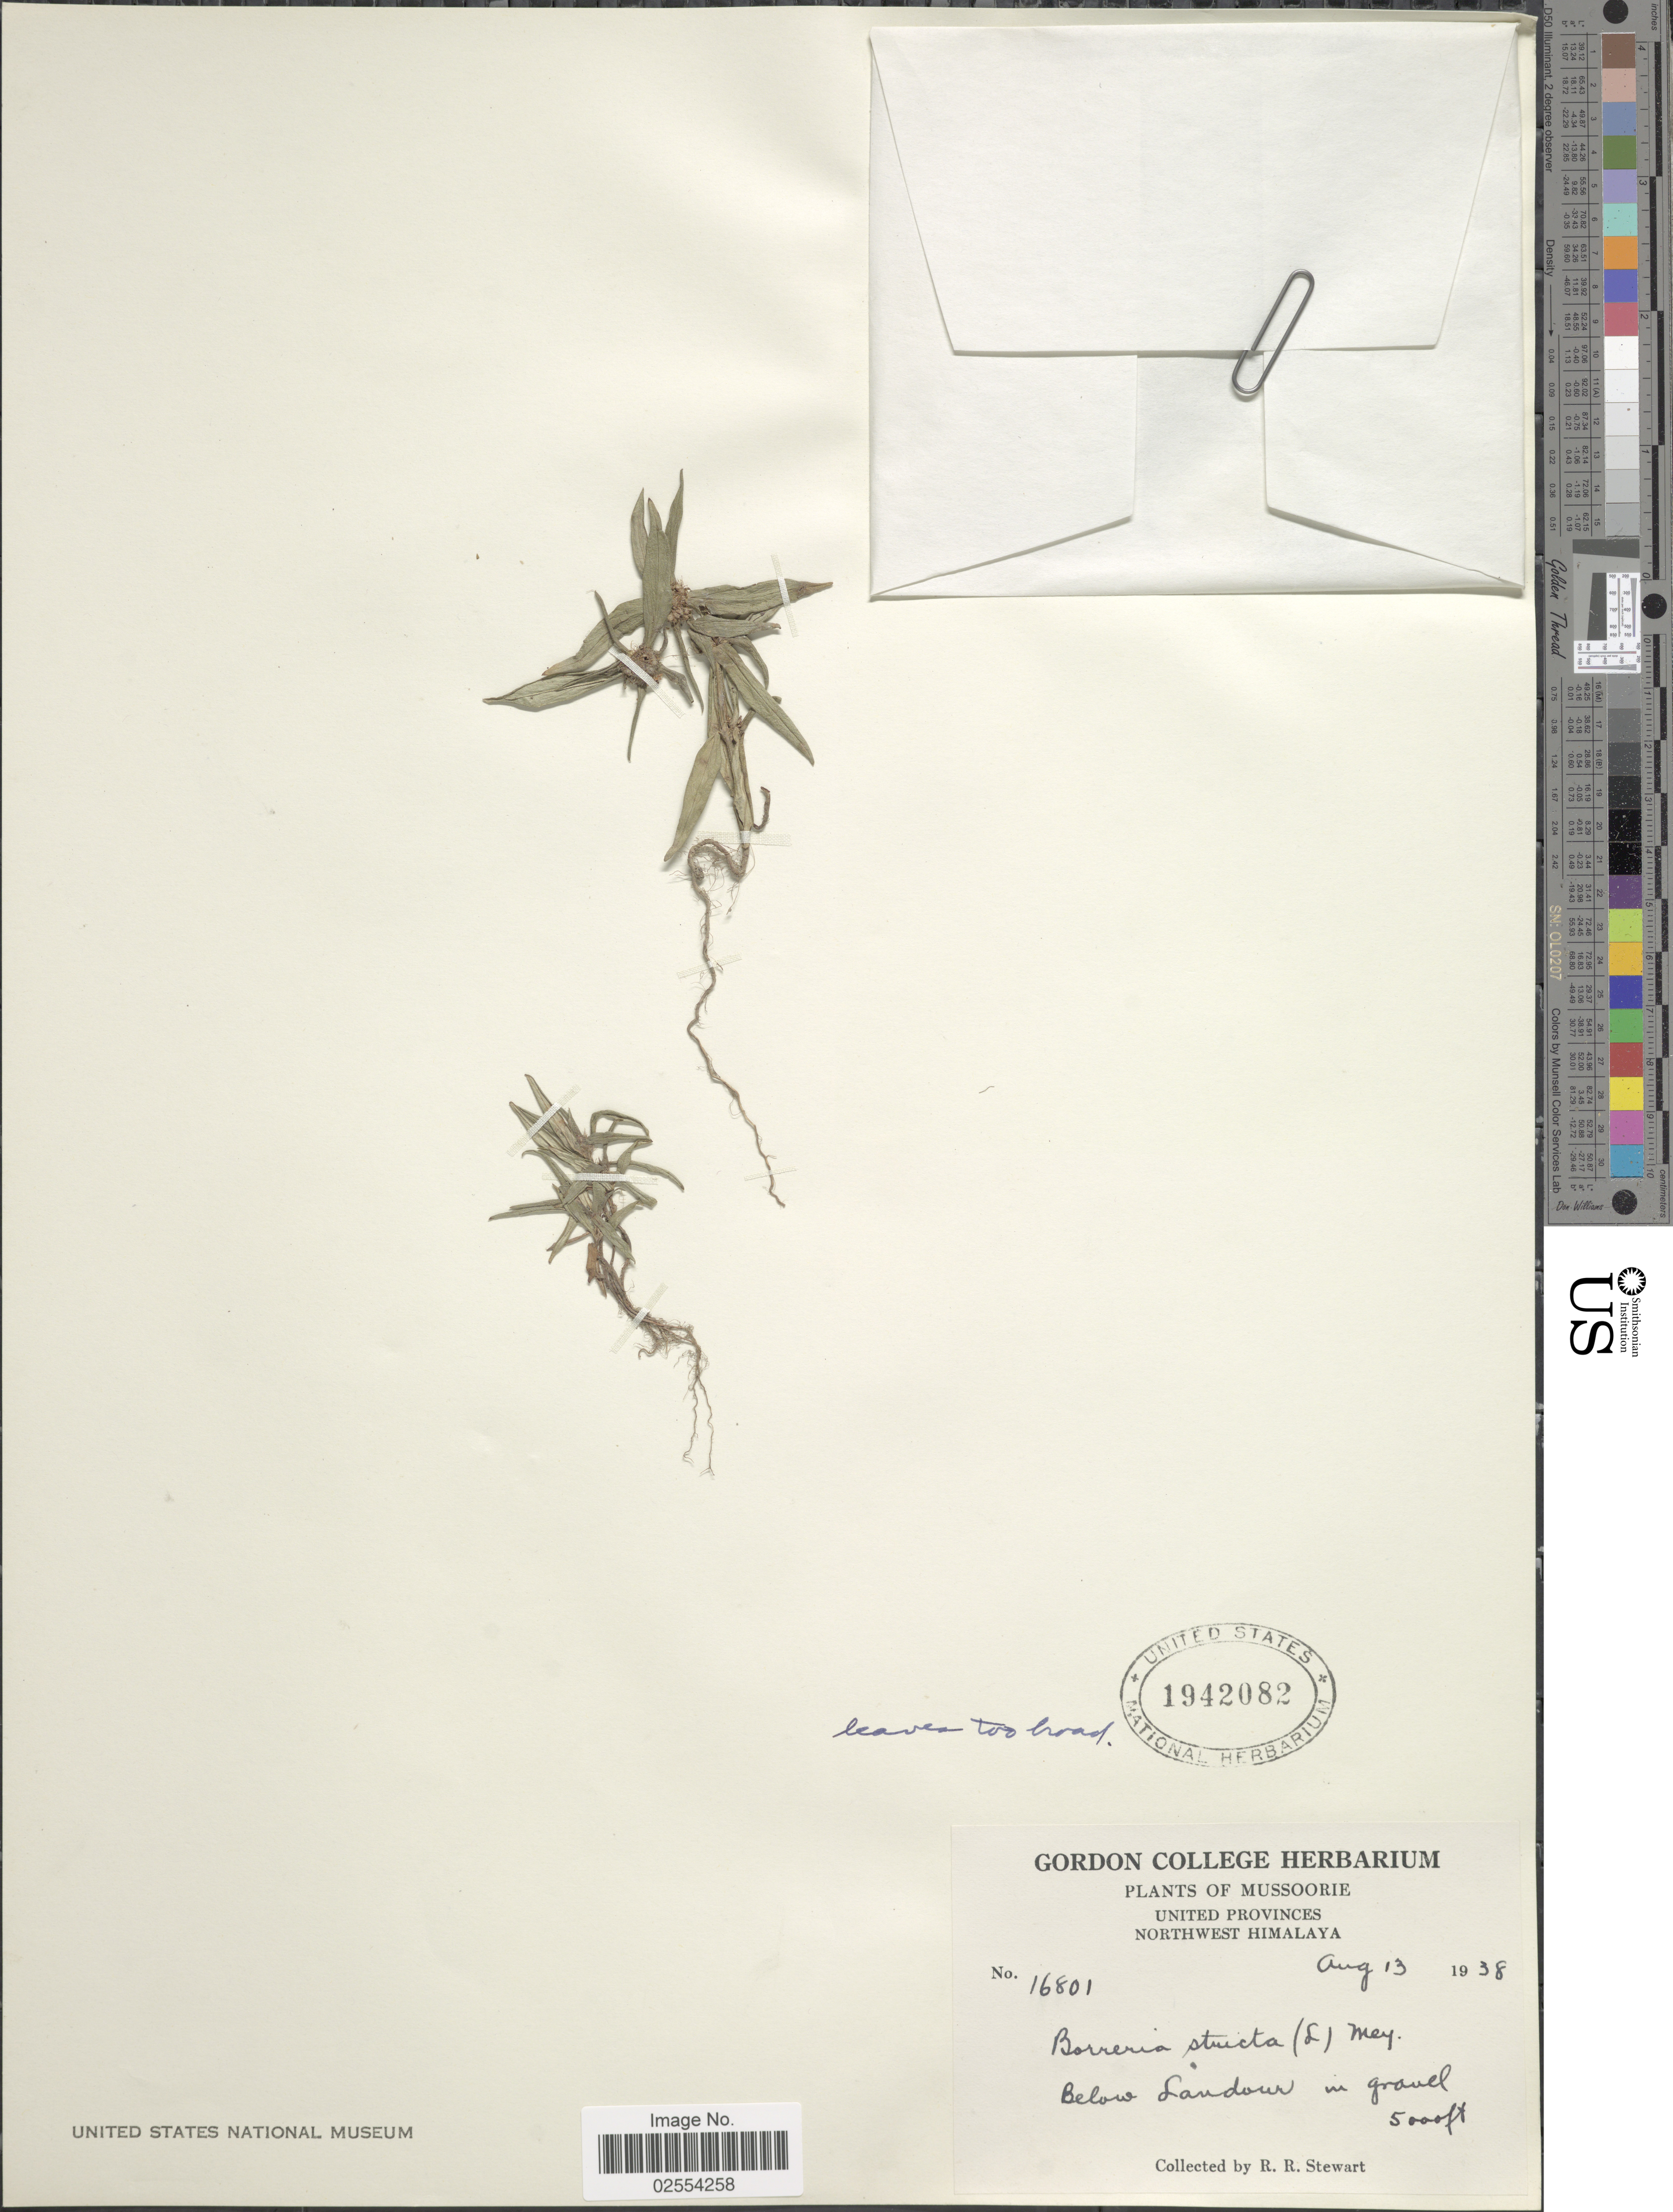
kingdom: Plantae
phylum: Tracheophyta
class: Magnoliopsida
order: Gentianales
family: Rubiaceae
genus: Spermacoce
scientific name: Spermacoce sp.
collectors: R. R. Stewart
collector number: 16801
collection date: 1938-08-13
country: India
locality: Mussoorie, United Provinces, Northwest Himalaya, Below Landour in gravel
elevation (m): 1524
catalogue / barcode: US 1942082